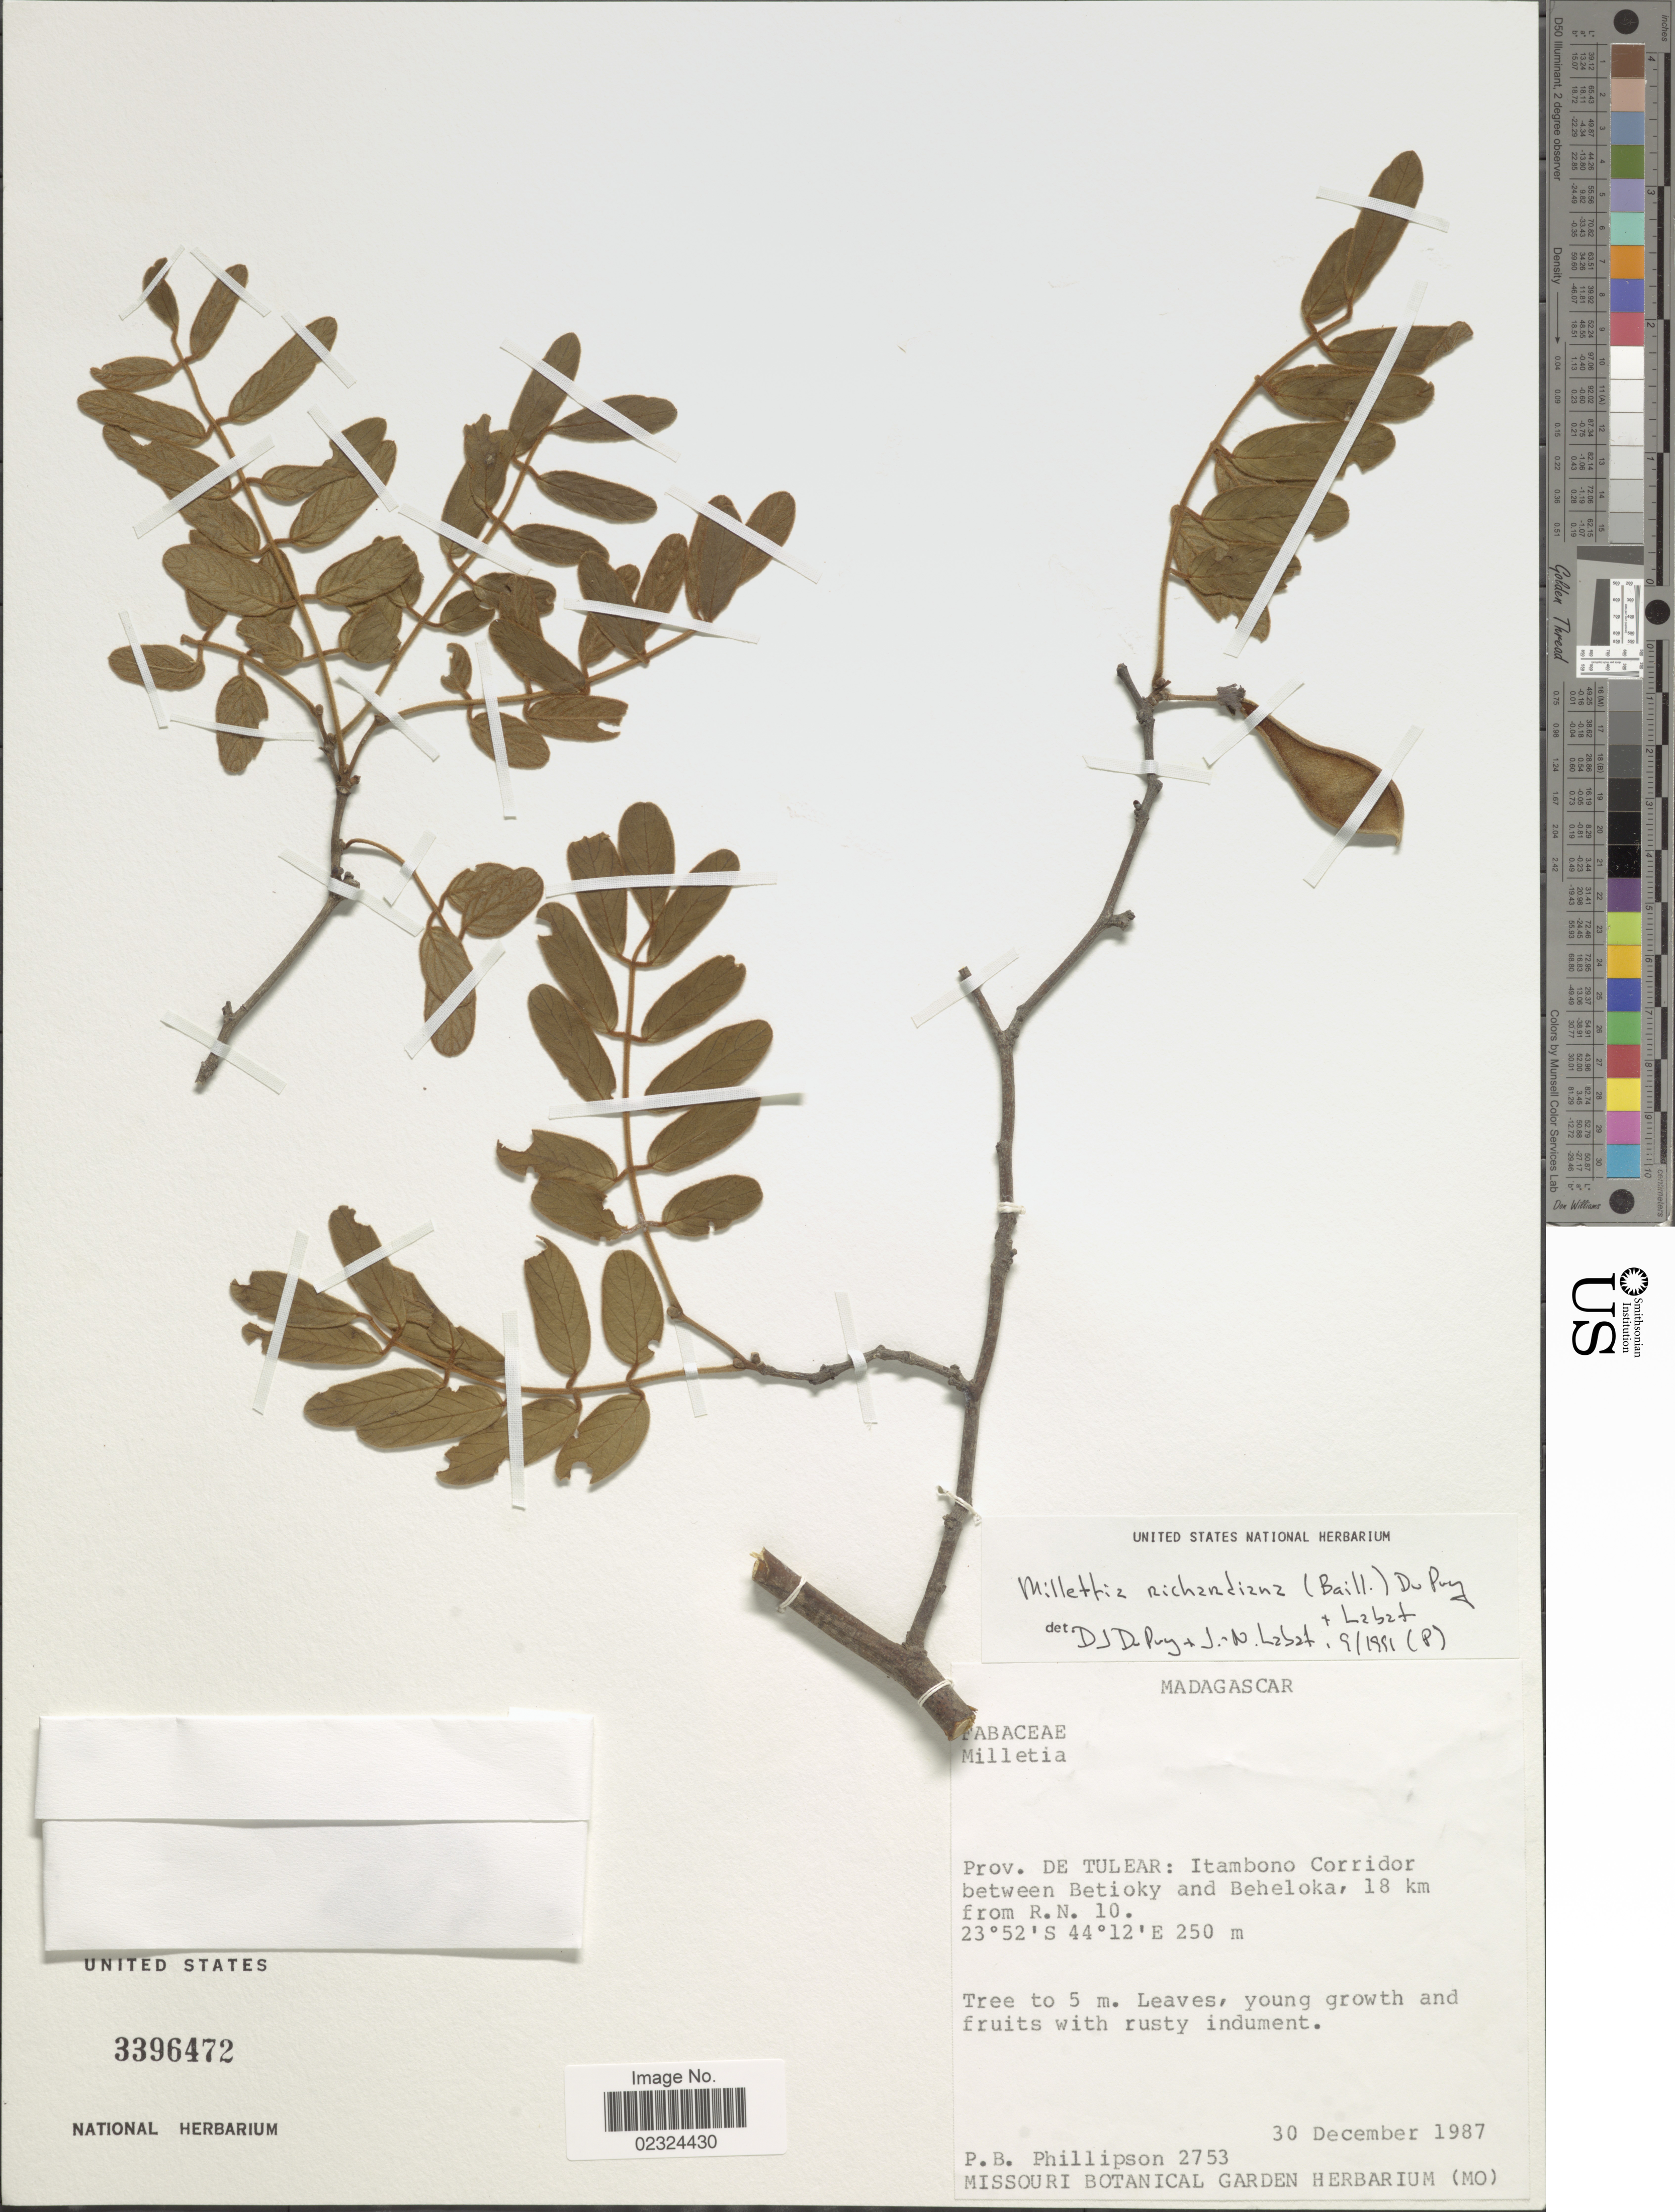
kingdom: Plantae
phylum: Tracheophyta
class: Magnoliopsida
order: Fabales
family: Fabaceae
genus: Millettia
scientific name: Millettia richardiana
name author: (Baill.) Du Puy & Labat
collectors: P. B. Phillipson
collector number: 2753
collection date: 1987-12-30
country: Madagascar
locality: Prov. De Tulear: Itambono Corridor between Betioky and Beheloka, 18 km from R. N. 10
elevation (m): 250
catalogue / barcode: US 3396472